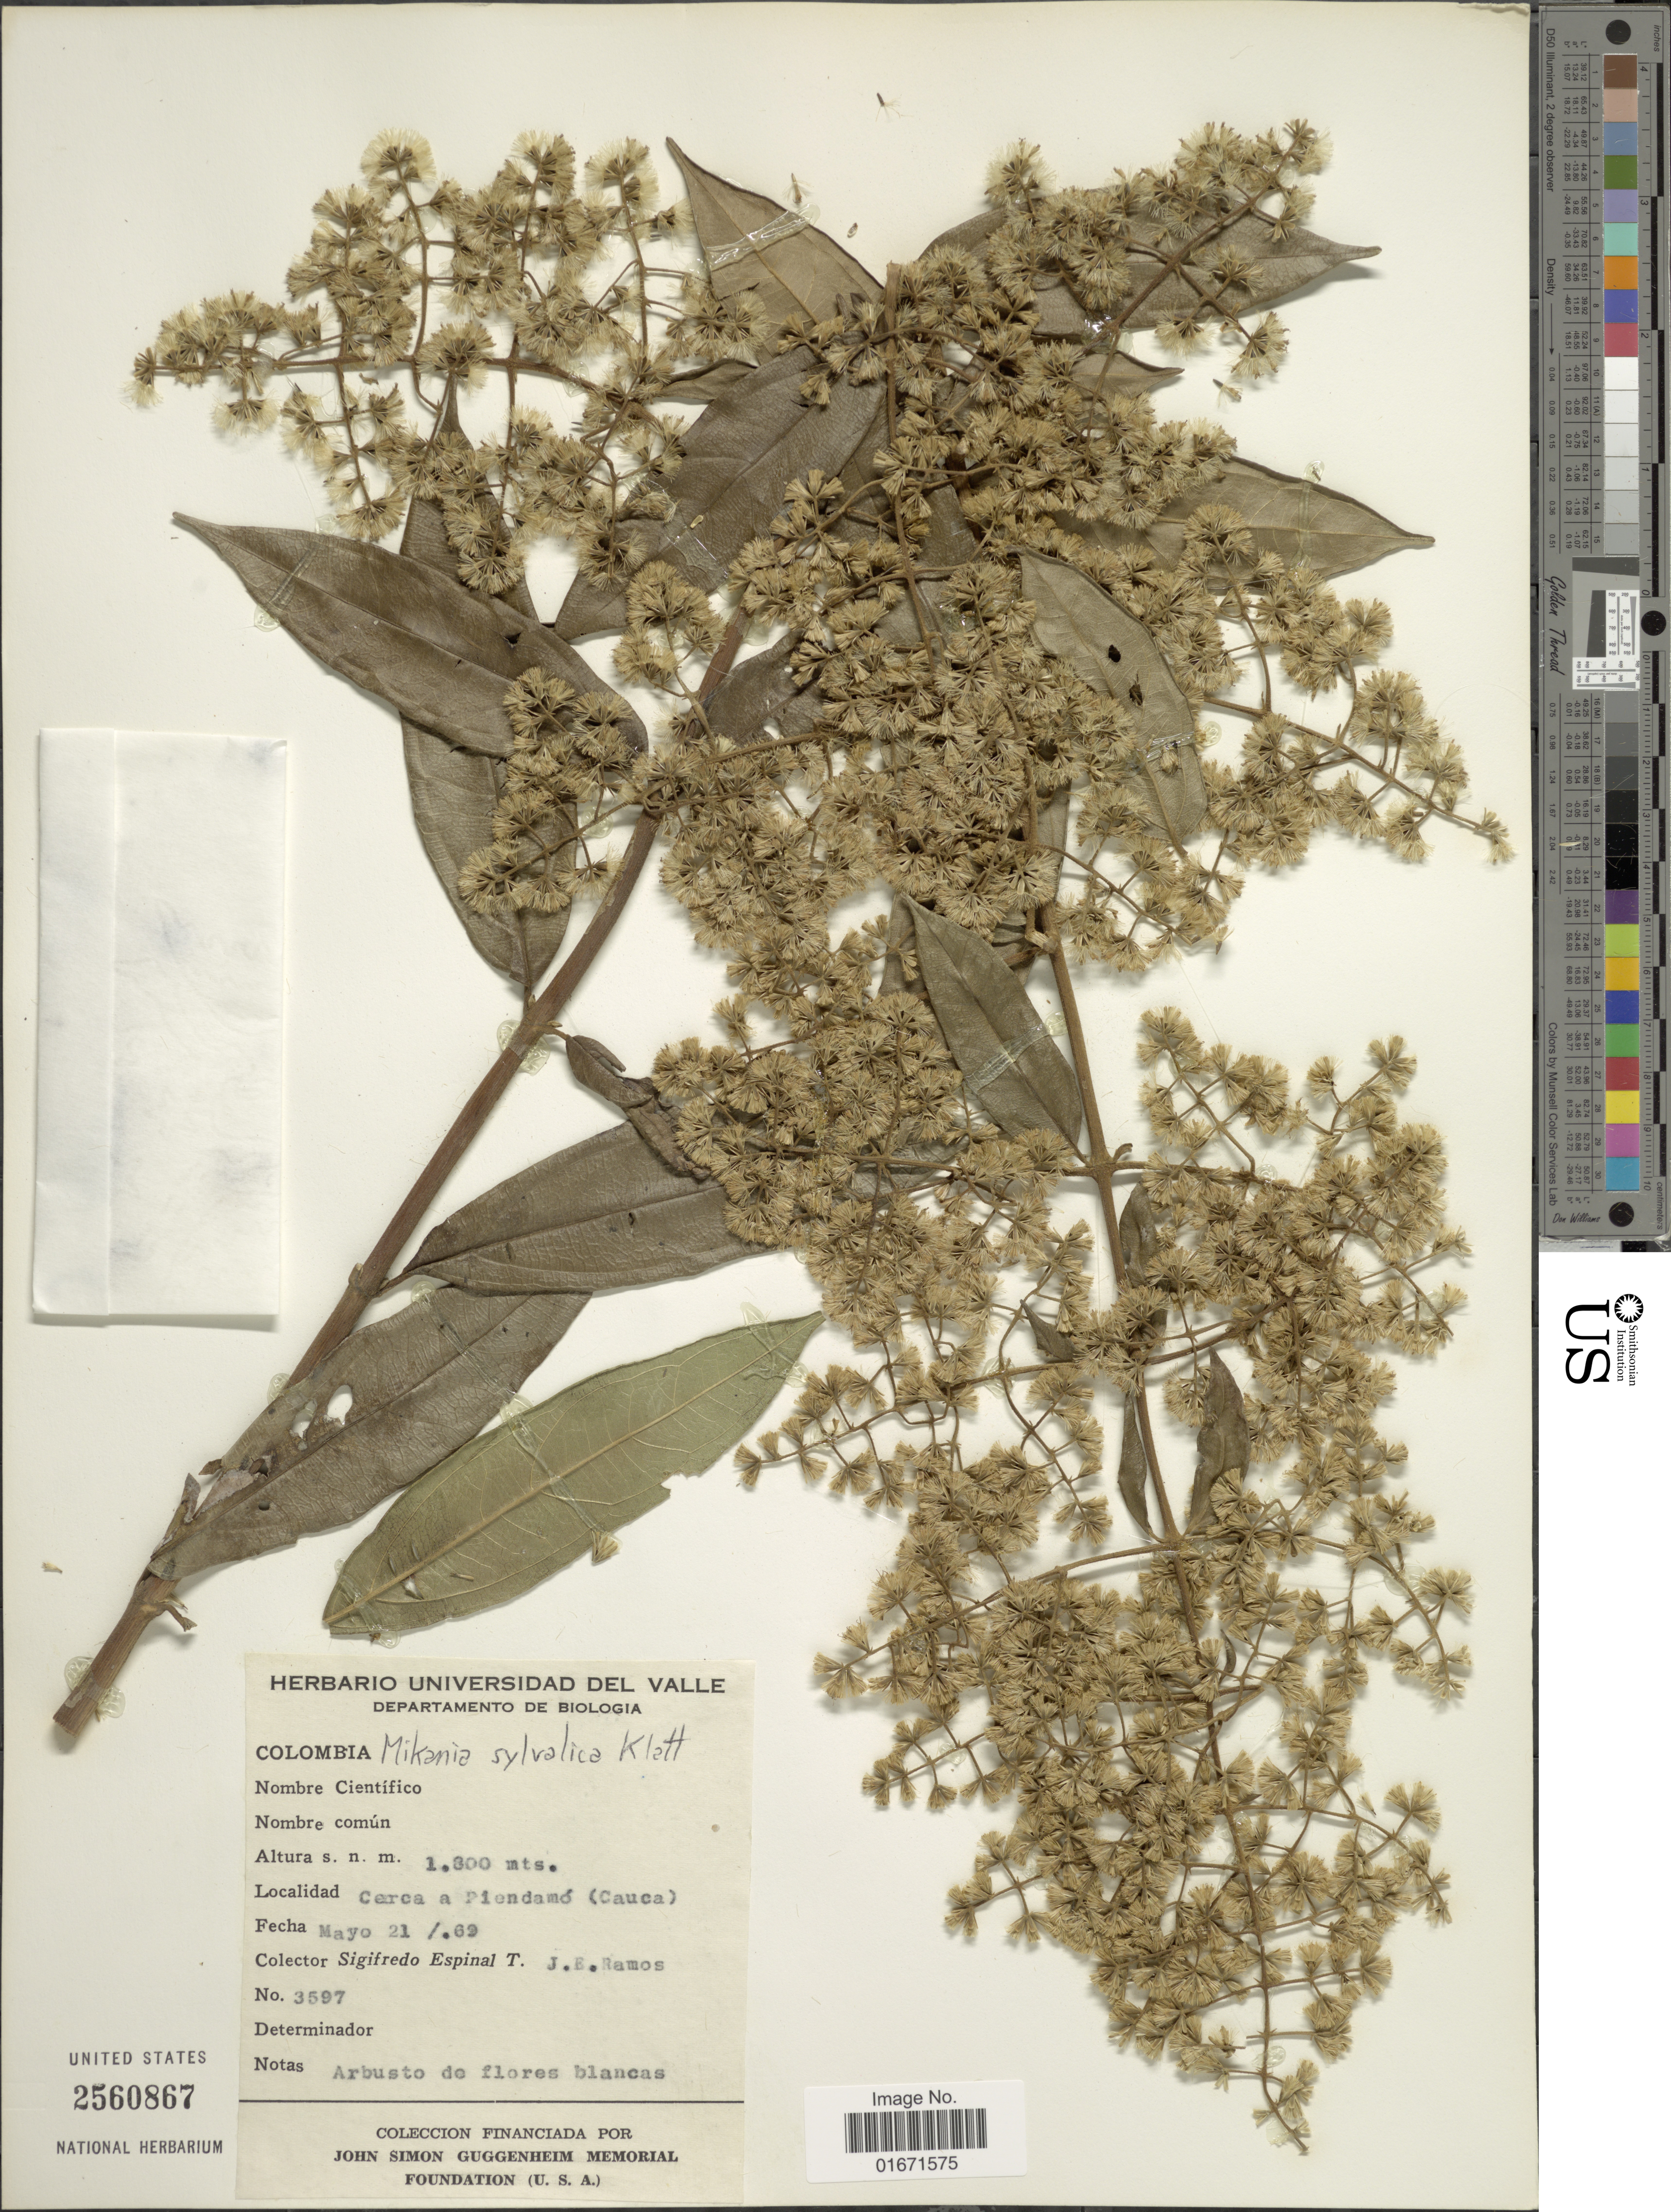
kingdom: Plantae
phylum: Tracheophyta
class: Magnoliopsida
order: Asterales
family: Asteraceae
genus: Mikania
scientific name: Mikania sylvatica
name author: Klatt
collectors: S. T. Espinal & J. E. Ramos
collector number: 3597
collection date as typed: Transcribed d/m/y: 21/5/69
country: Colombia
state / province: Cauca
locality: Departamento de Biologia. Cerca a Piendamó (Cauca)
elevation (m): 1300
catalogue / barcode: US 2560867